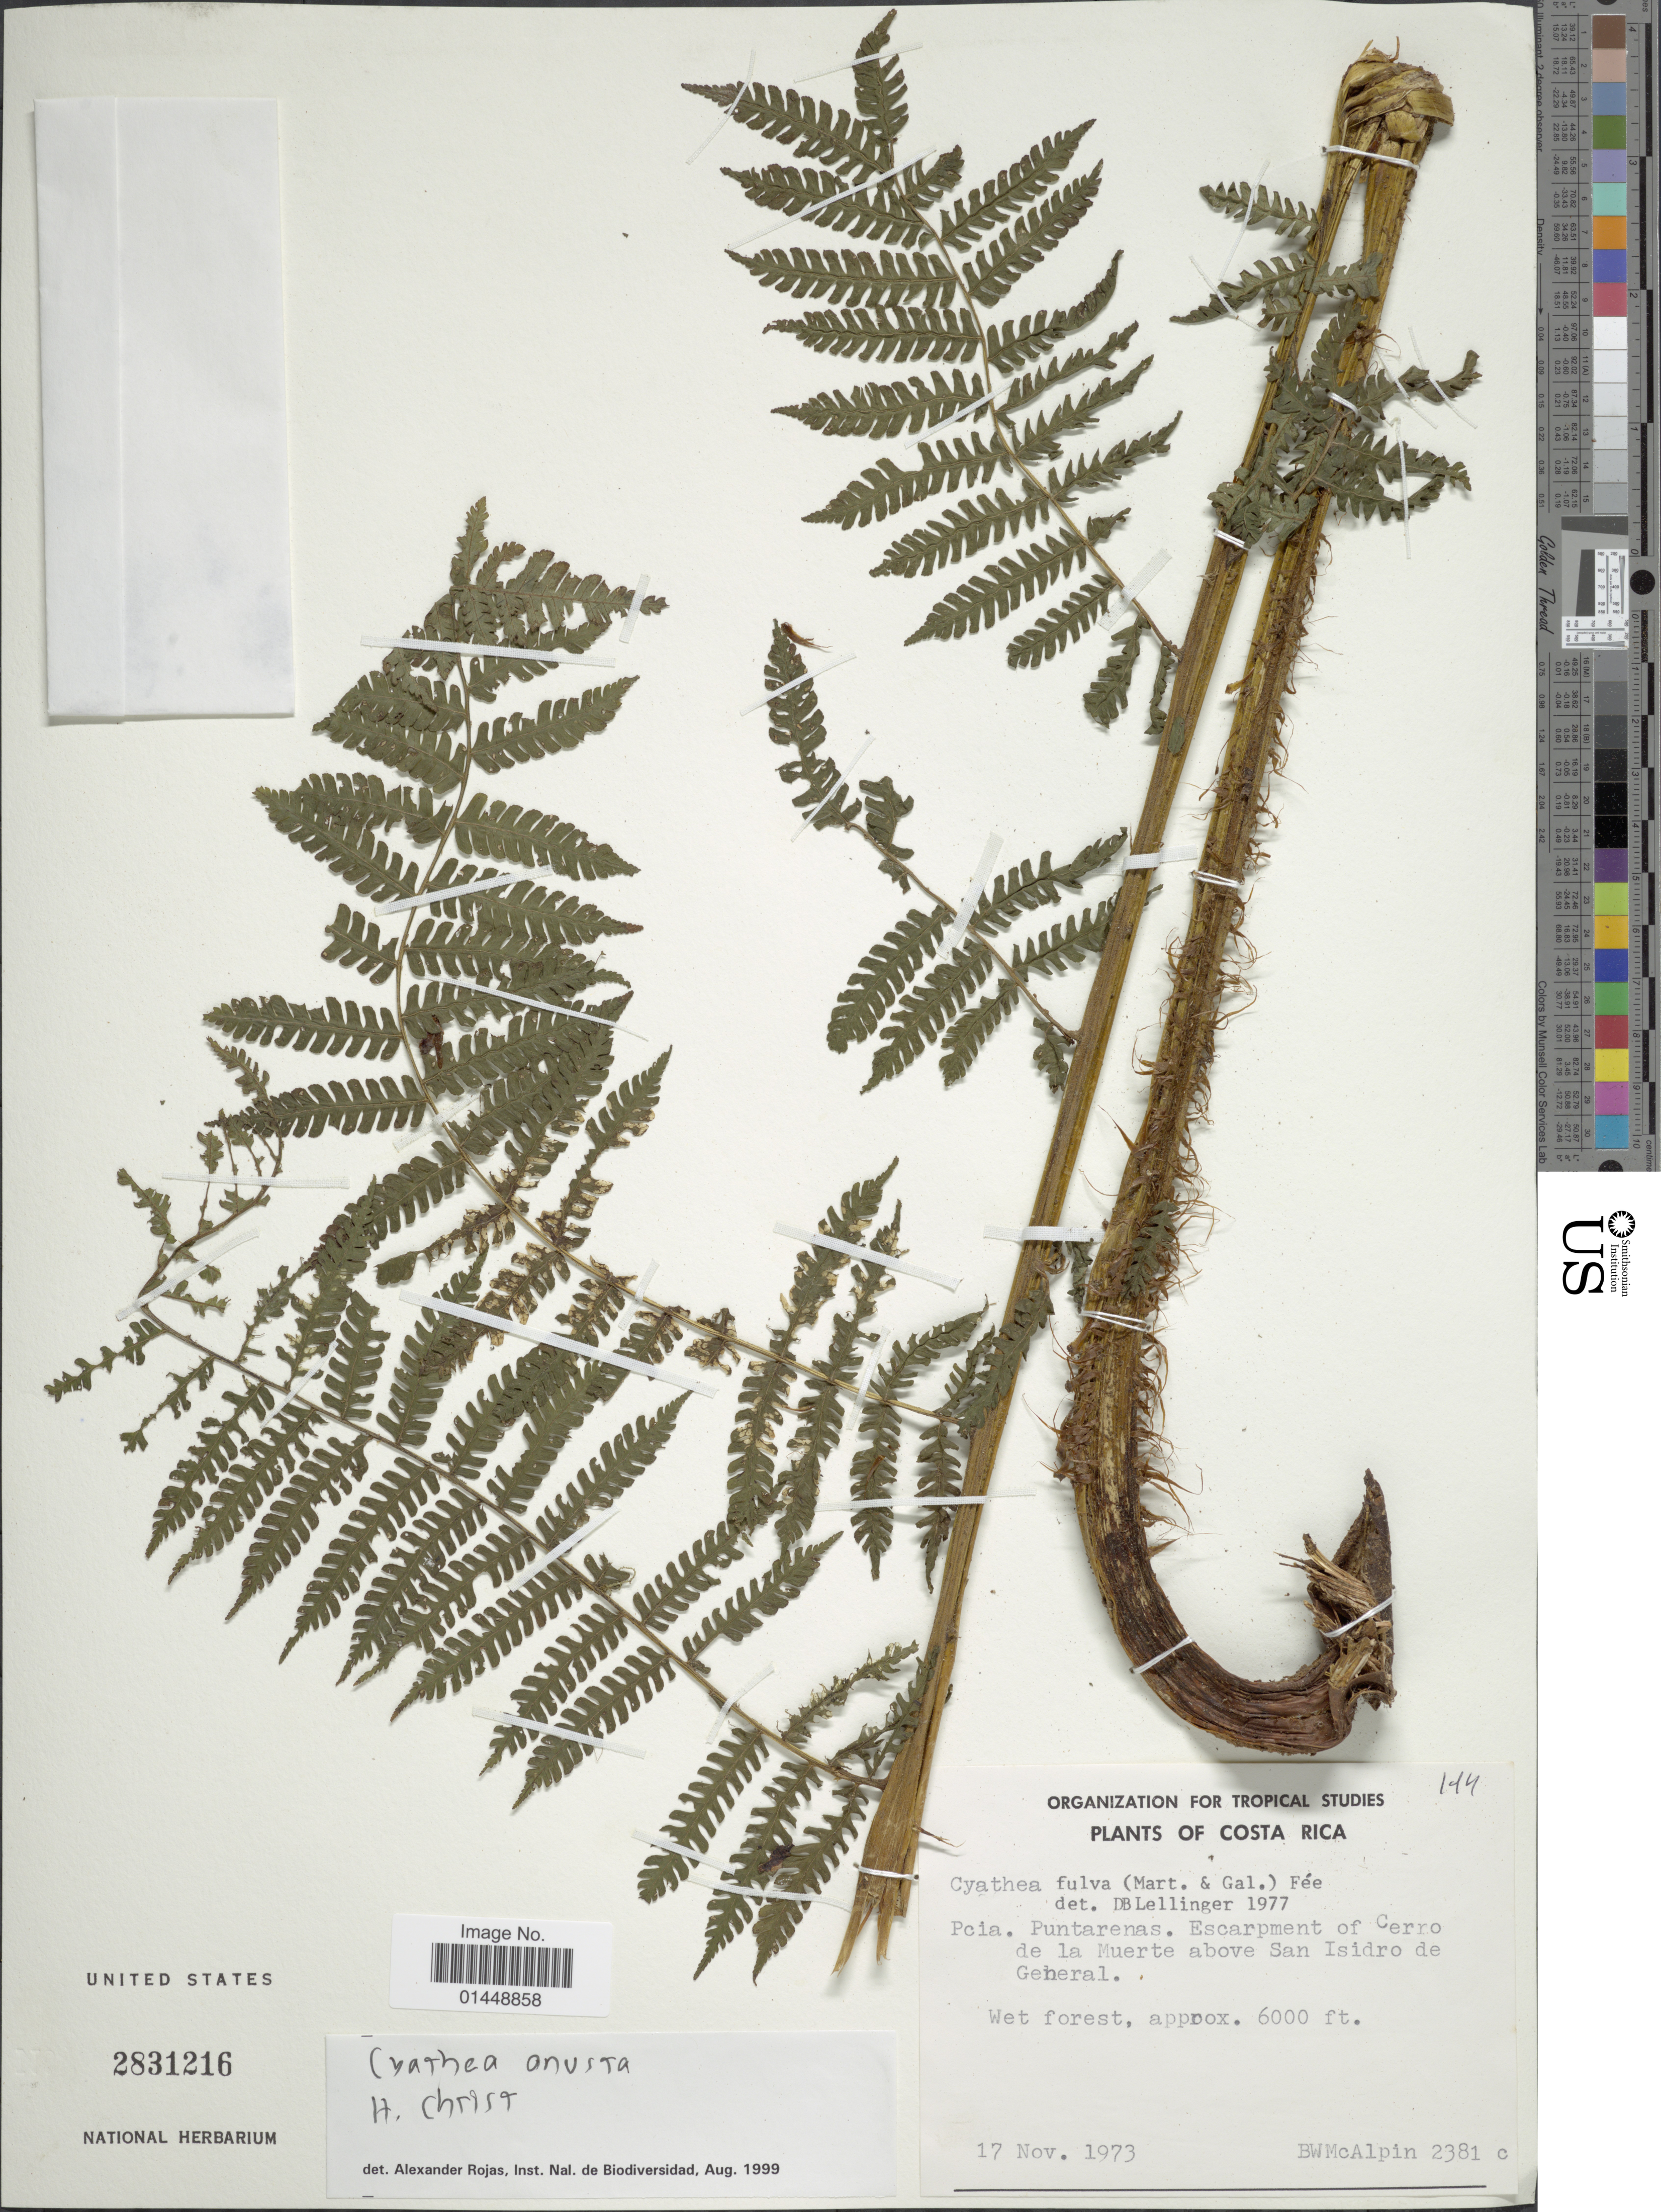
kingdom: Plantae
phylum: Tracheophyta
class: Polypodiopsida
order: Cyatheales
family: Cyatheaceae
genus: Cyathea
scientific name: Cyathea fulva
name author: (M. Martens & Galeotti) Fée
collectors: B. W. McAlpin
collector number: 2381 c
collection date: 1973-11-17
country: Costa Rica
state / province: Puntarenas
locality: Pcia. Puntarenas. Escarpment of Cerro de la Muerte above San Isidro de General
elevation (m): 1829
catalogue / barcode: US 2831216